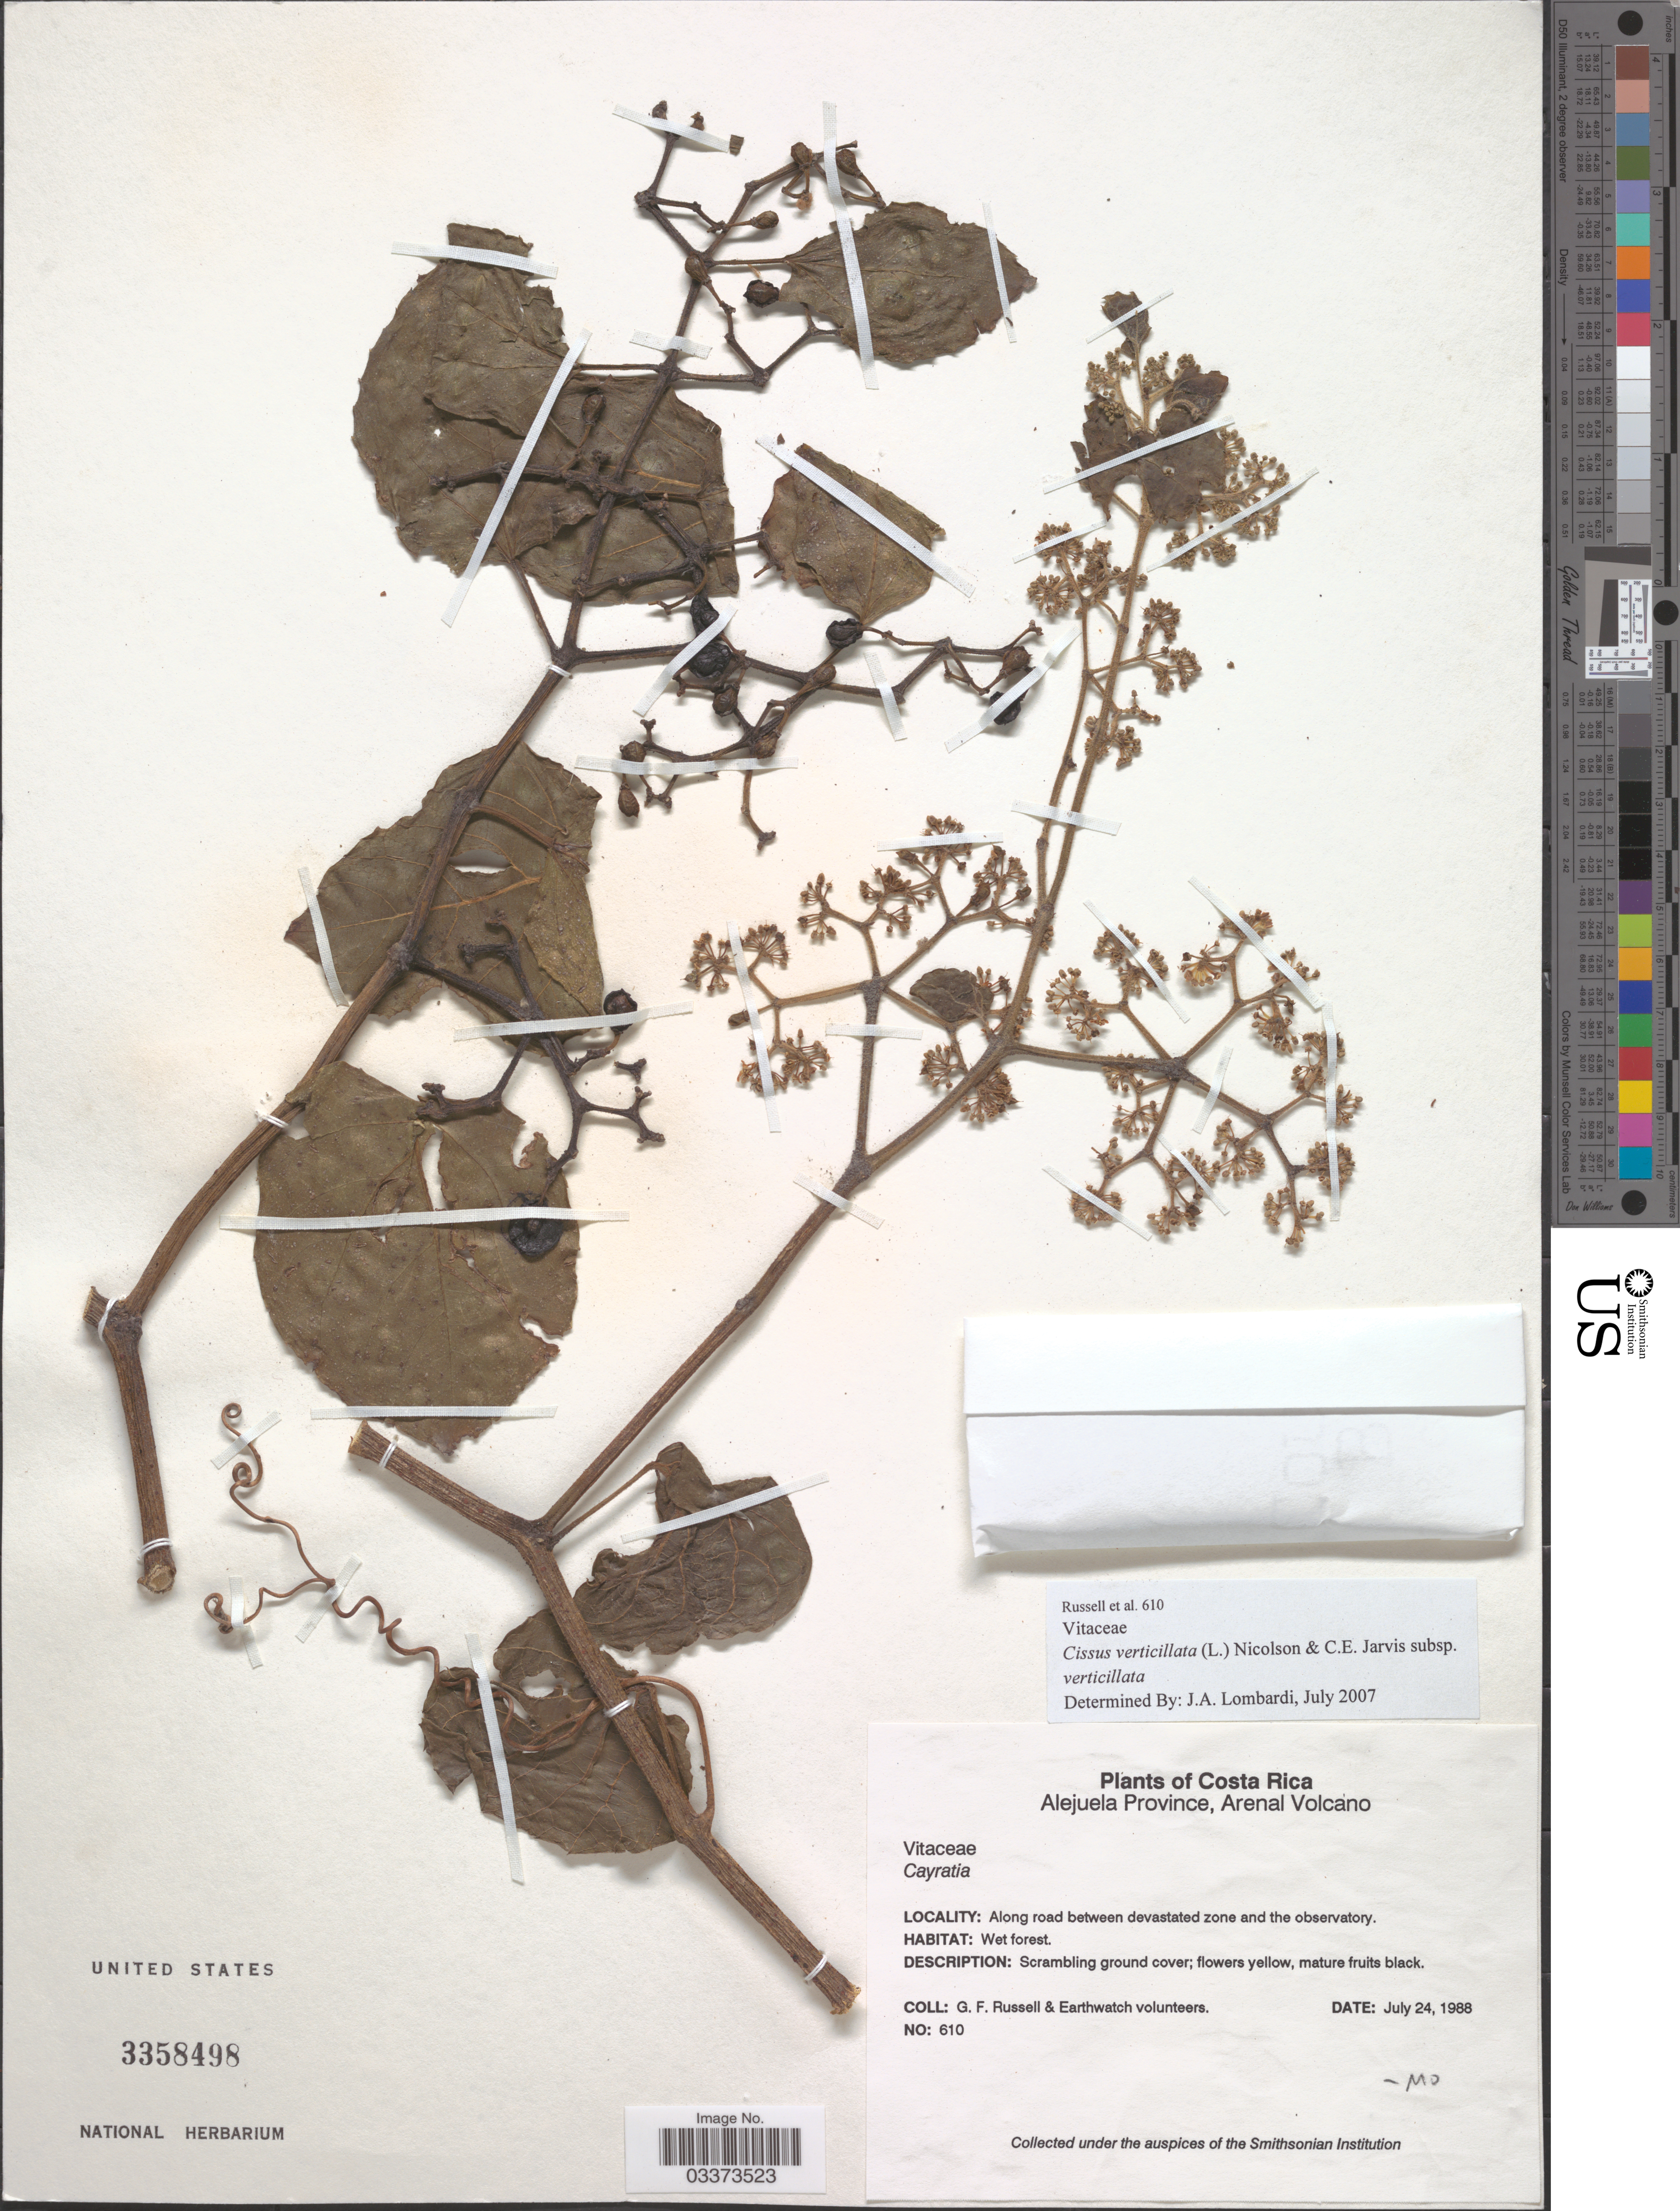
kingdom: Plantae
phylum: Tracheophyta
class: Magnoliopsida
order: Vitales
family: Vitaceae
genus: Cissus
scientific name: Cissus verticillata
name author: (L.) Nicolson & C.E. Jarvis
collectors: G. Russell & Earthwatch Volunteers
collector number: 610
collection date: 1988-07-24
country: Costa Rica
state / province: Alajuela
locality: Alejuela Province, Arenal Volcano. Along road between devastated zone and the observatory.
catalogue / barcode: US 3358498